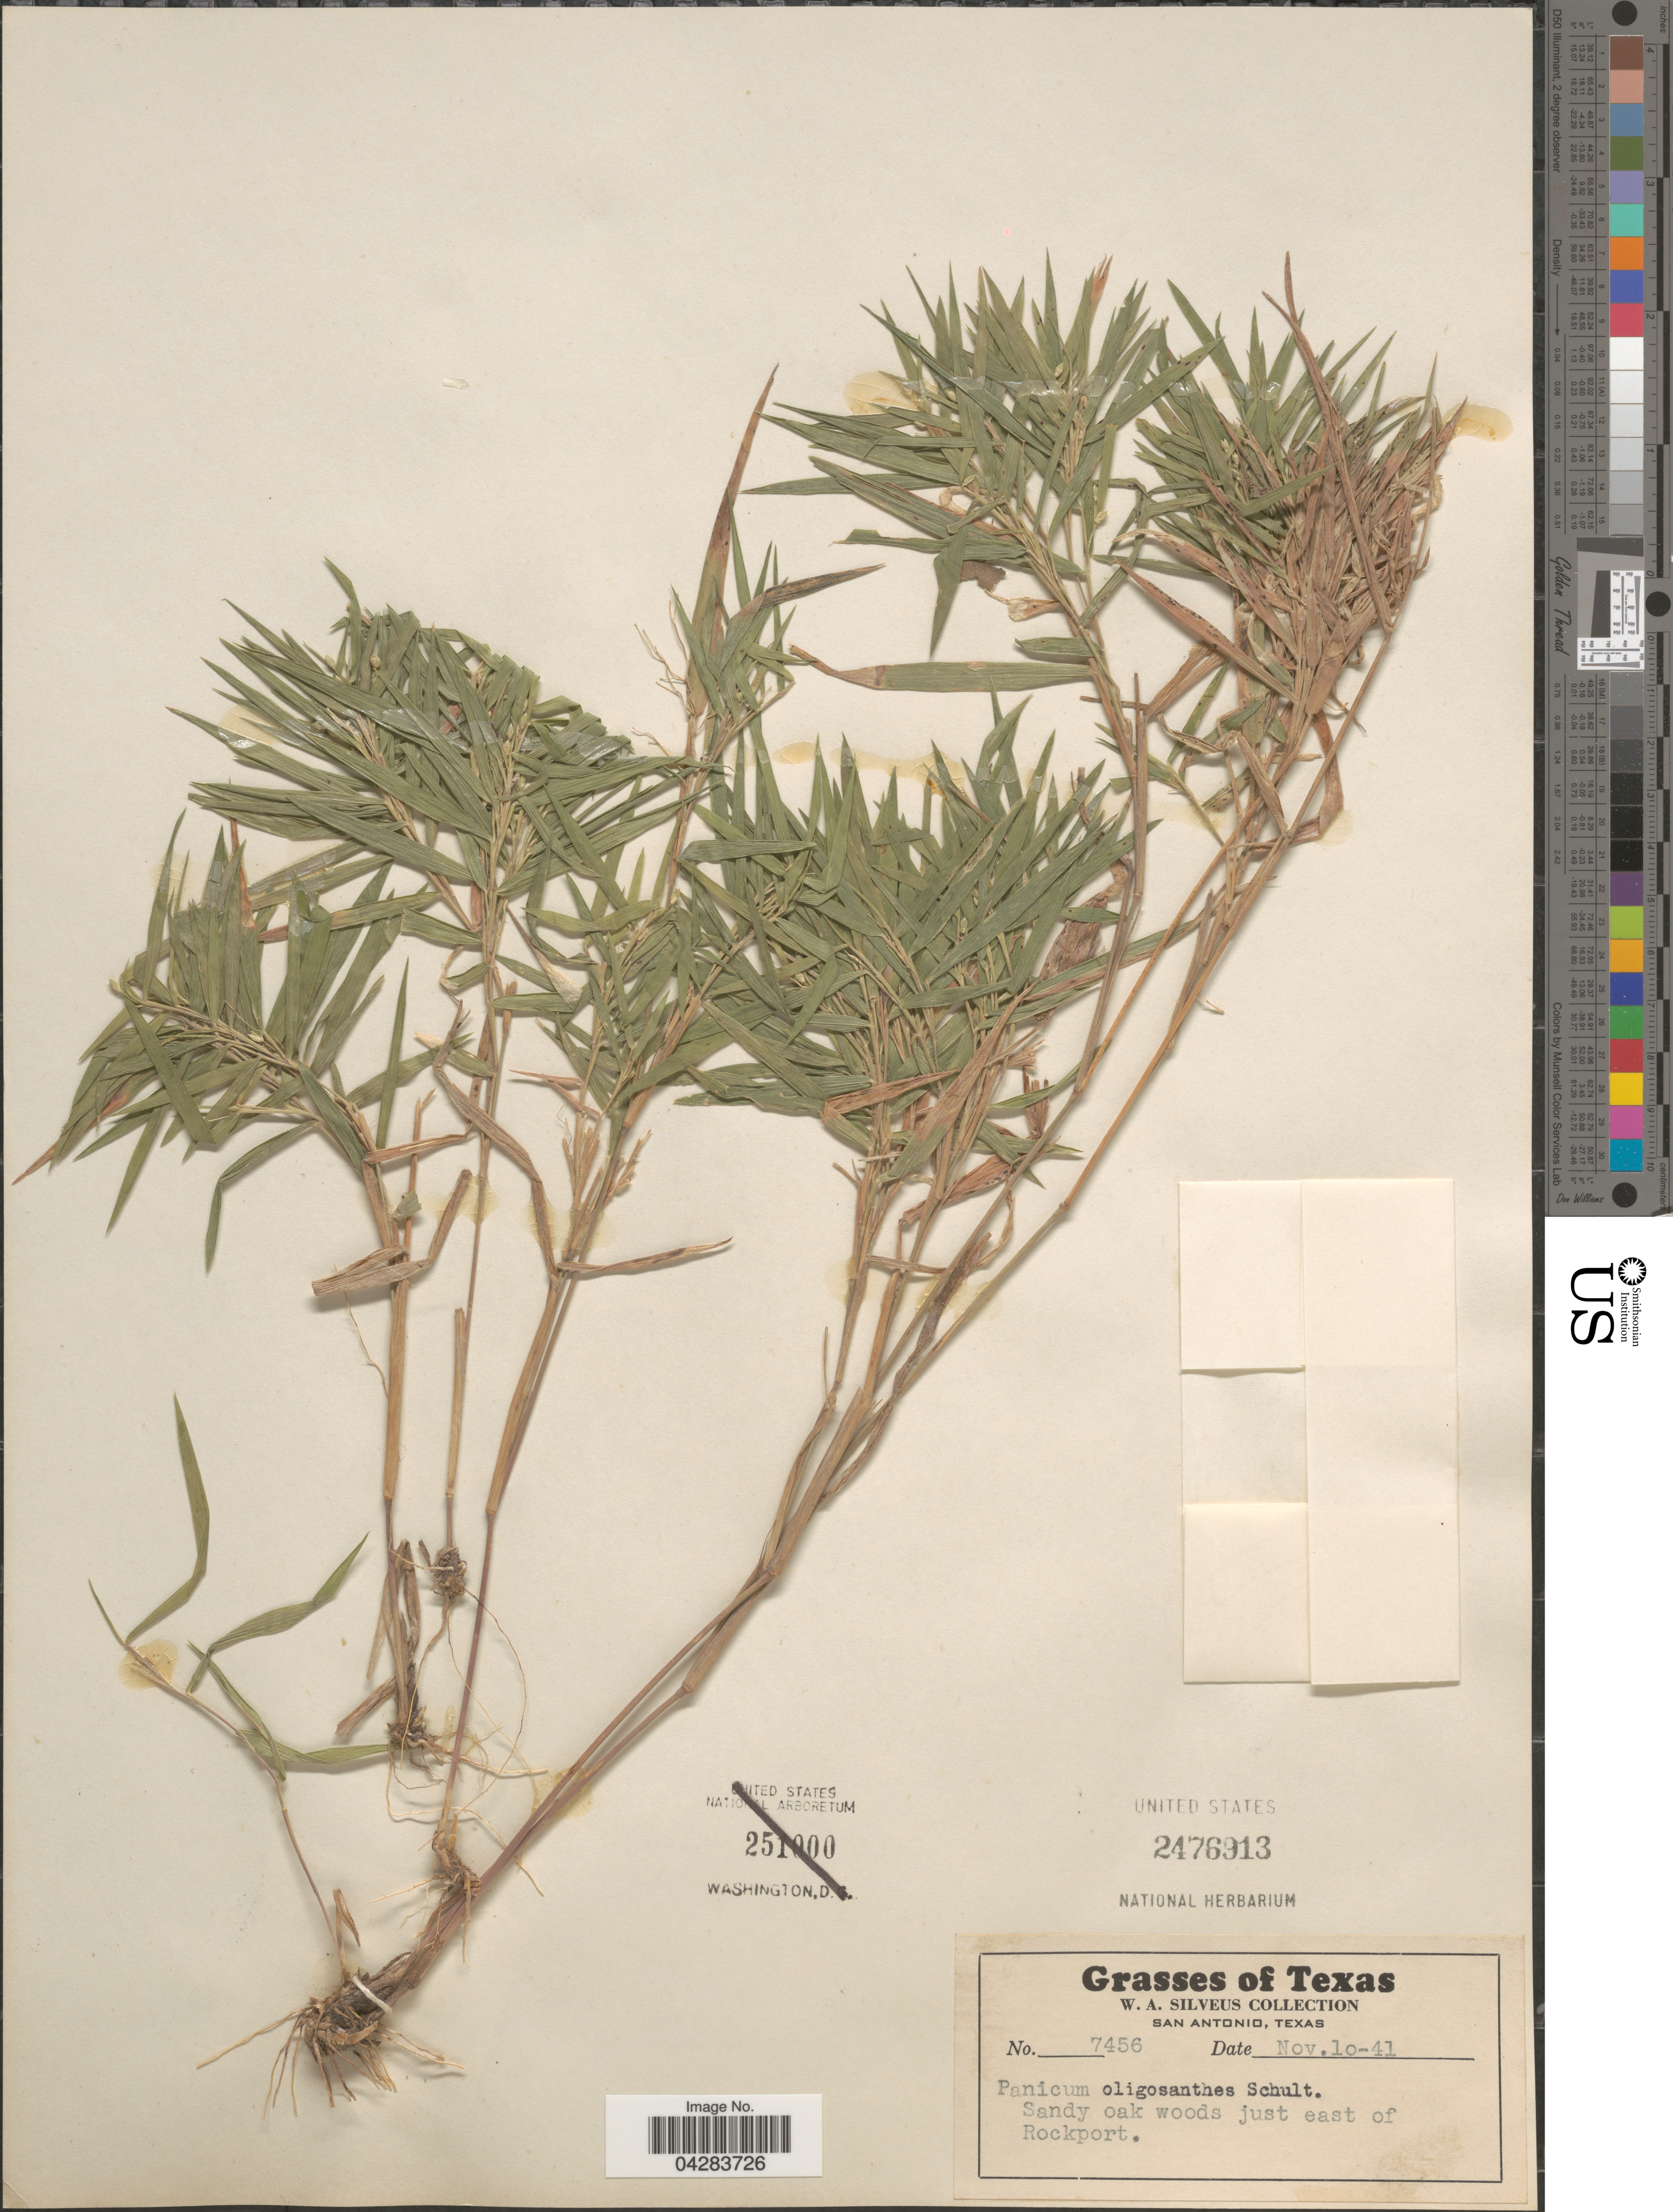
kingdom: Plantae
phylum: Tracheophyta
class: Liliopsida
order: Poales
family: Poaceae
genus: Dichanthelium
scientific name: Dichanthelium oligosanthes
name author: (Schult.) Gould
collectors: W. Silveus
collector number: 7456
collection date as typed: Transcribed d/m/y: 10/11/41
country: United States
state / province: Texas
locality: Sandy oak woods just east of Rockport.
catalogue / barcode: US 2476913